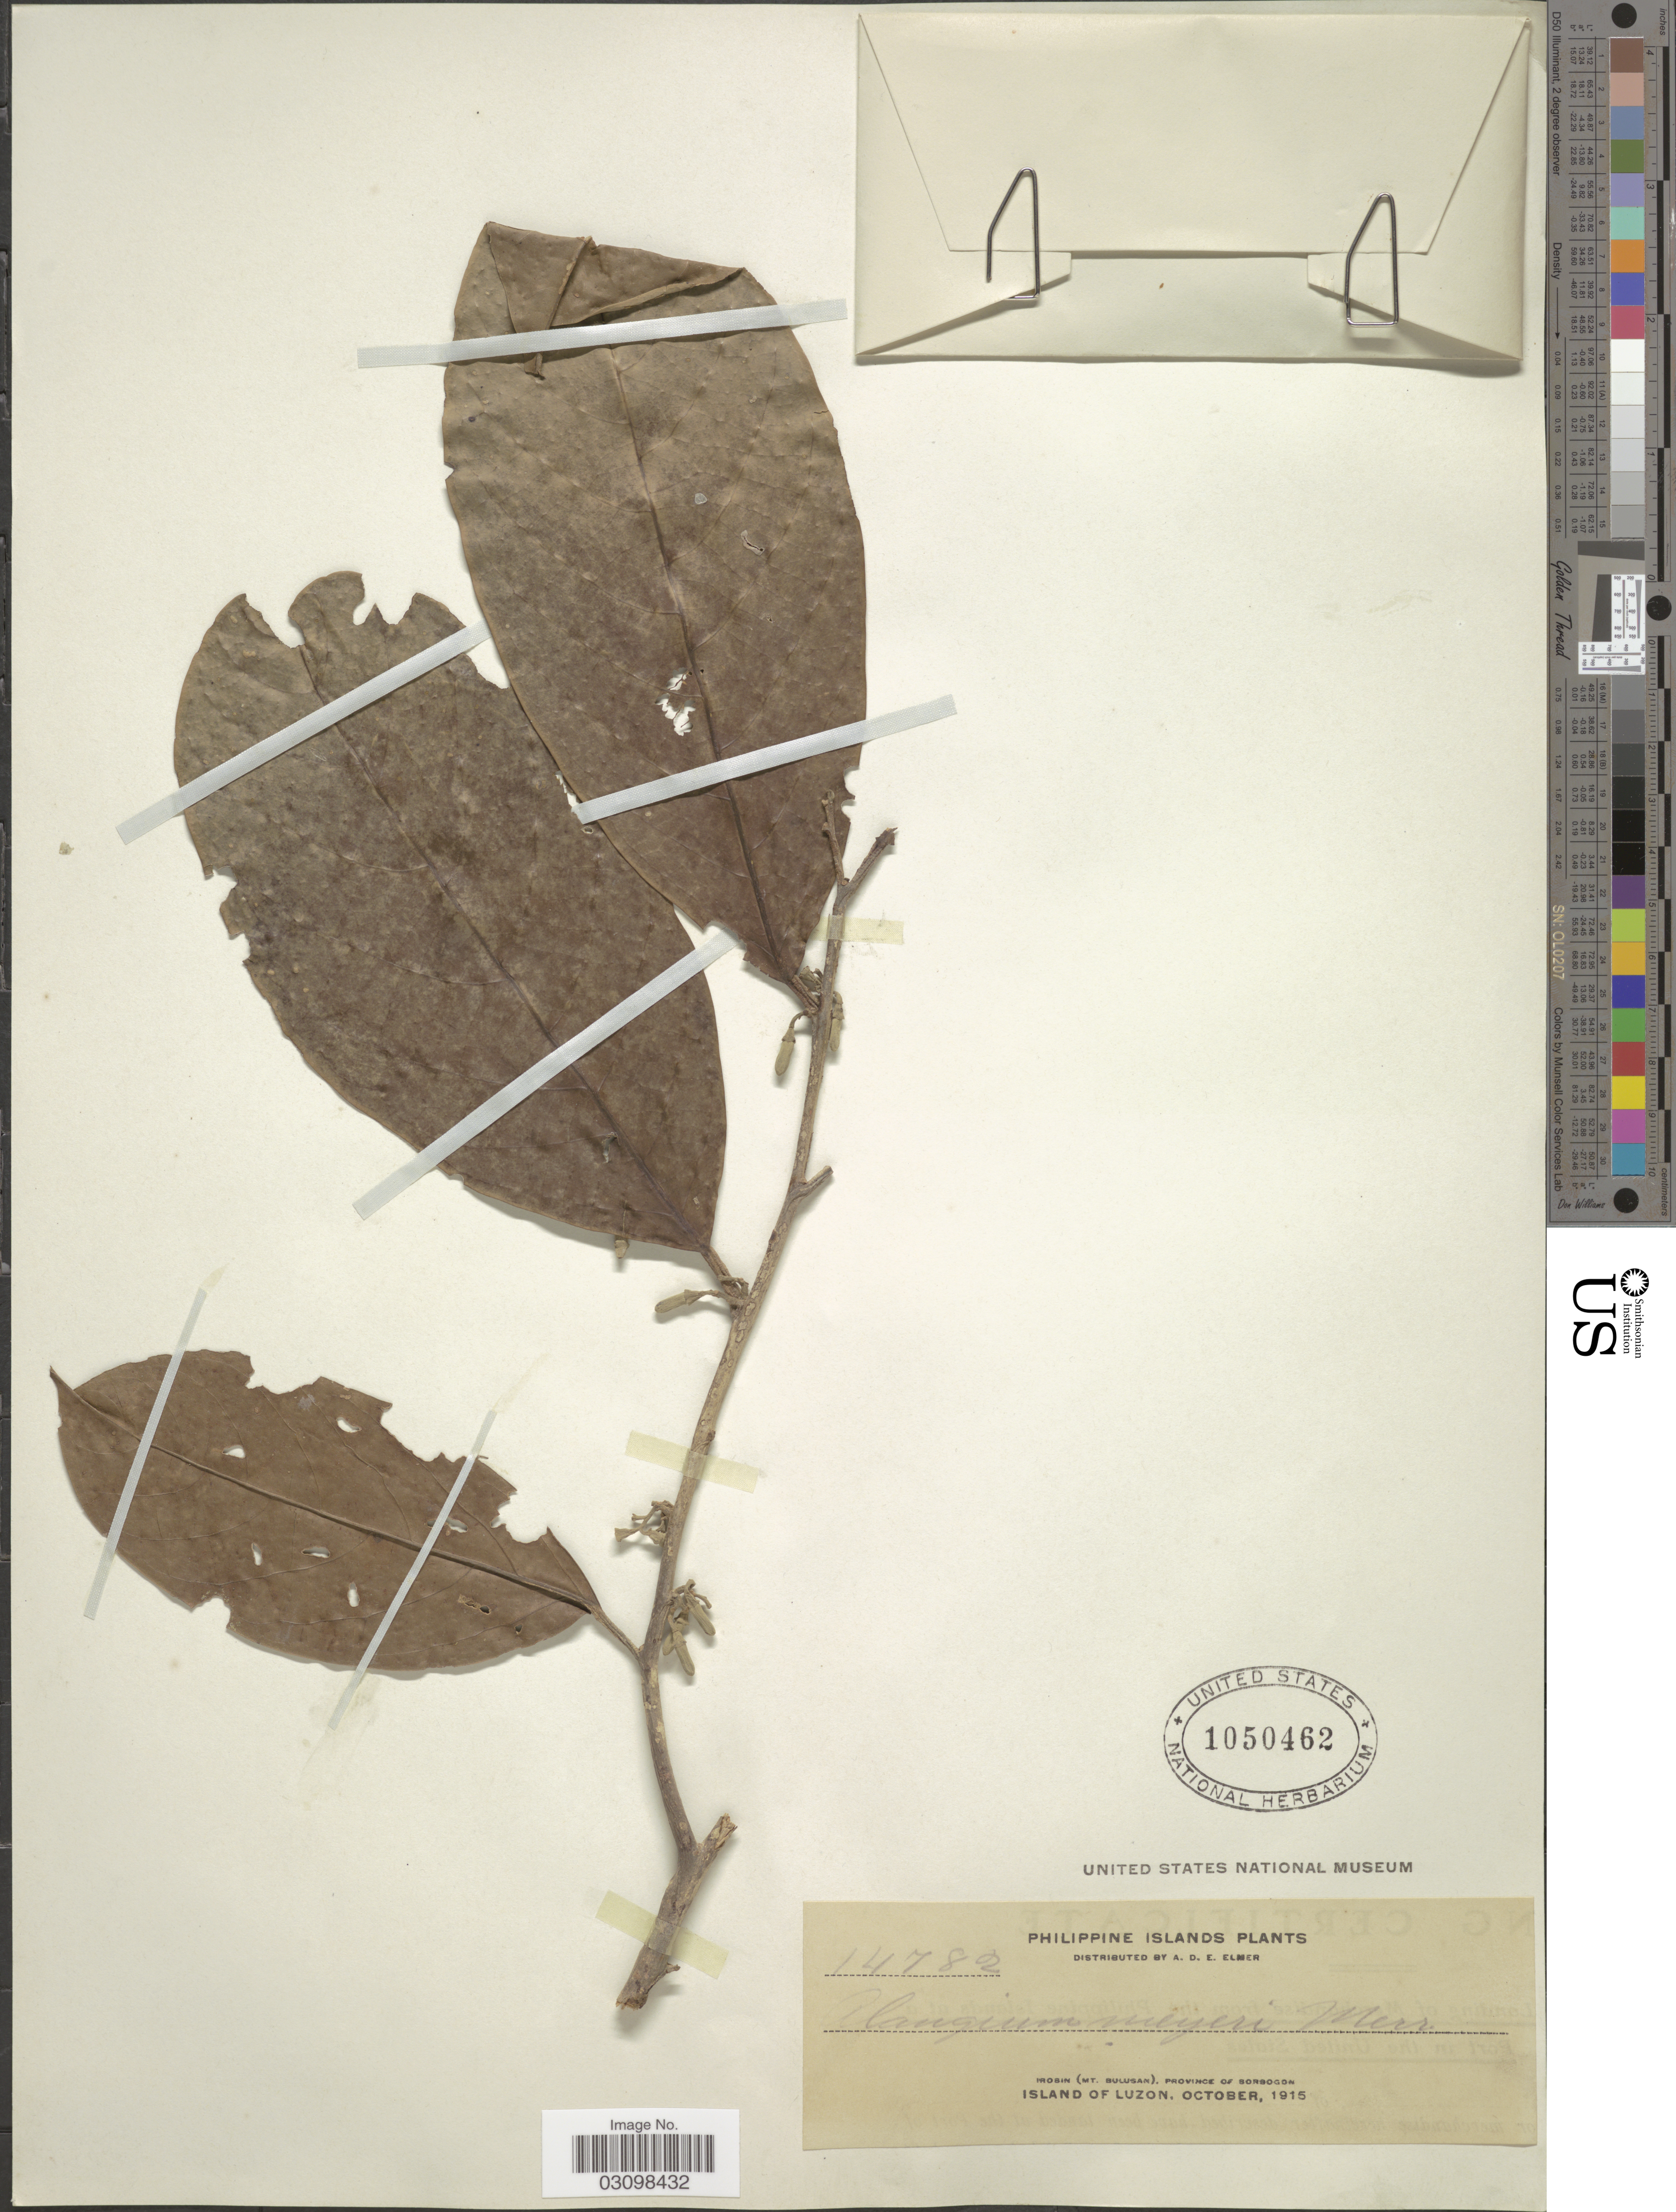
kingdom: Plantae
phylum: Tracheophyta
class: Magnoliopsida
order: Cornales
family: Cornaceae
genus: Alangium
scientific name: Alangium javanicum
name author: (Blume) Wangerin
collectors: A. D. E. Elmer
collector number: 14782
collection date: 1915-10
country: Philippines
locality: Irosin (Mt. Bulusan), province of Sorsogon. Island of Luzon.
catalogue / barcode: US 1050462